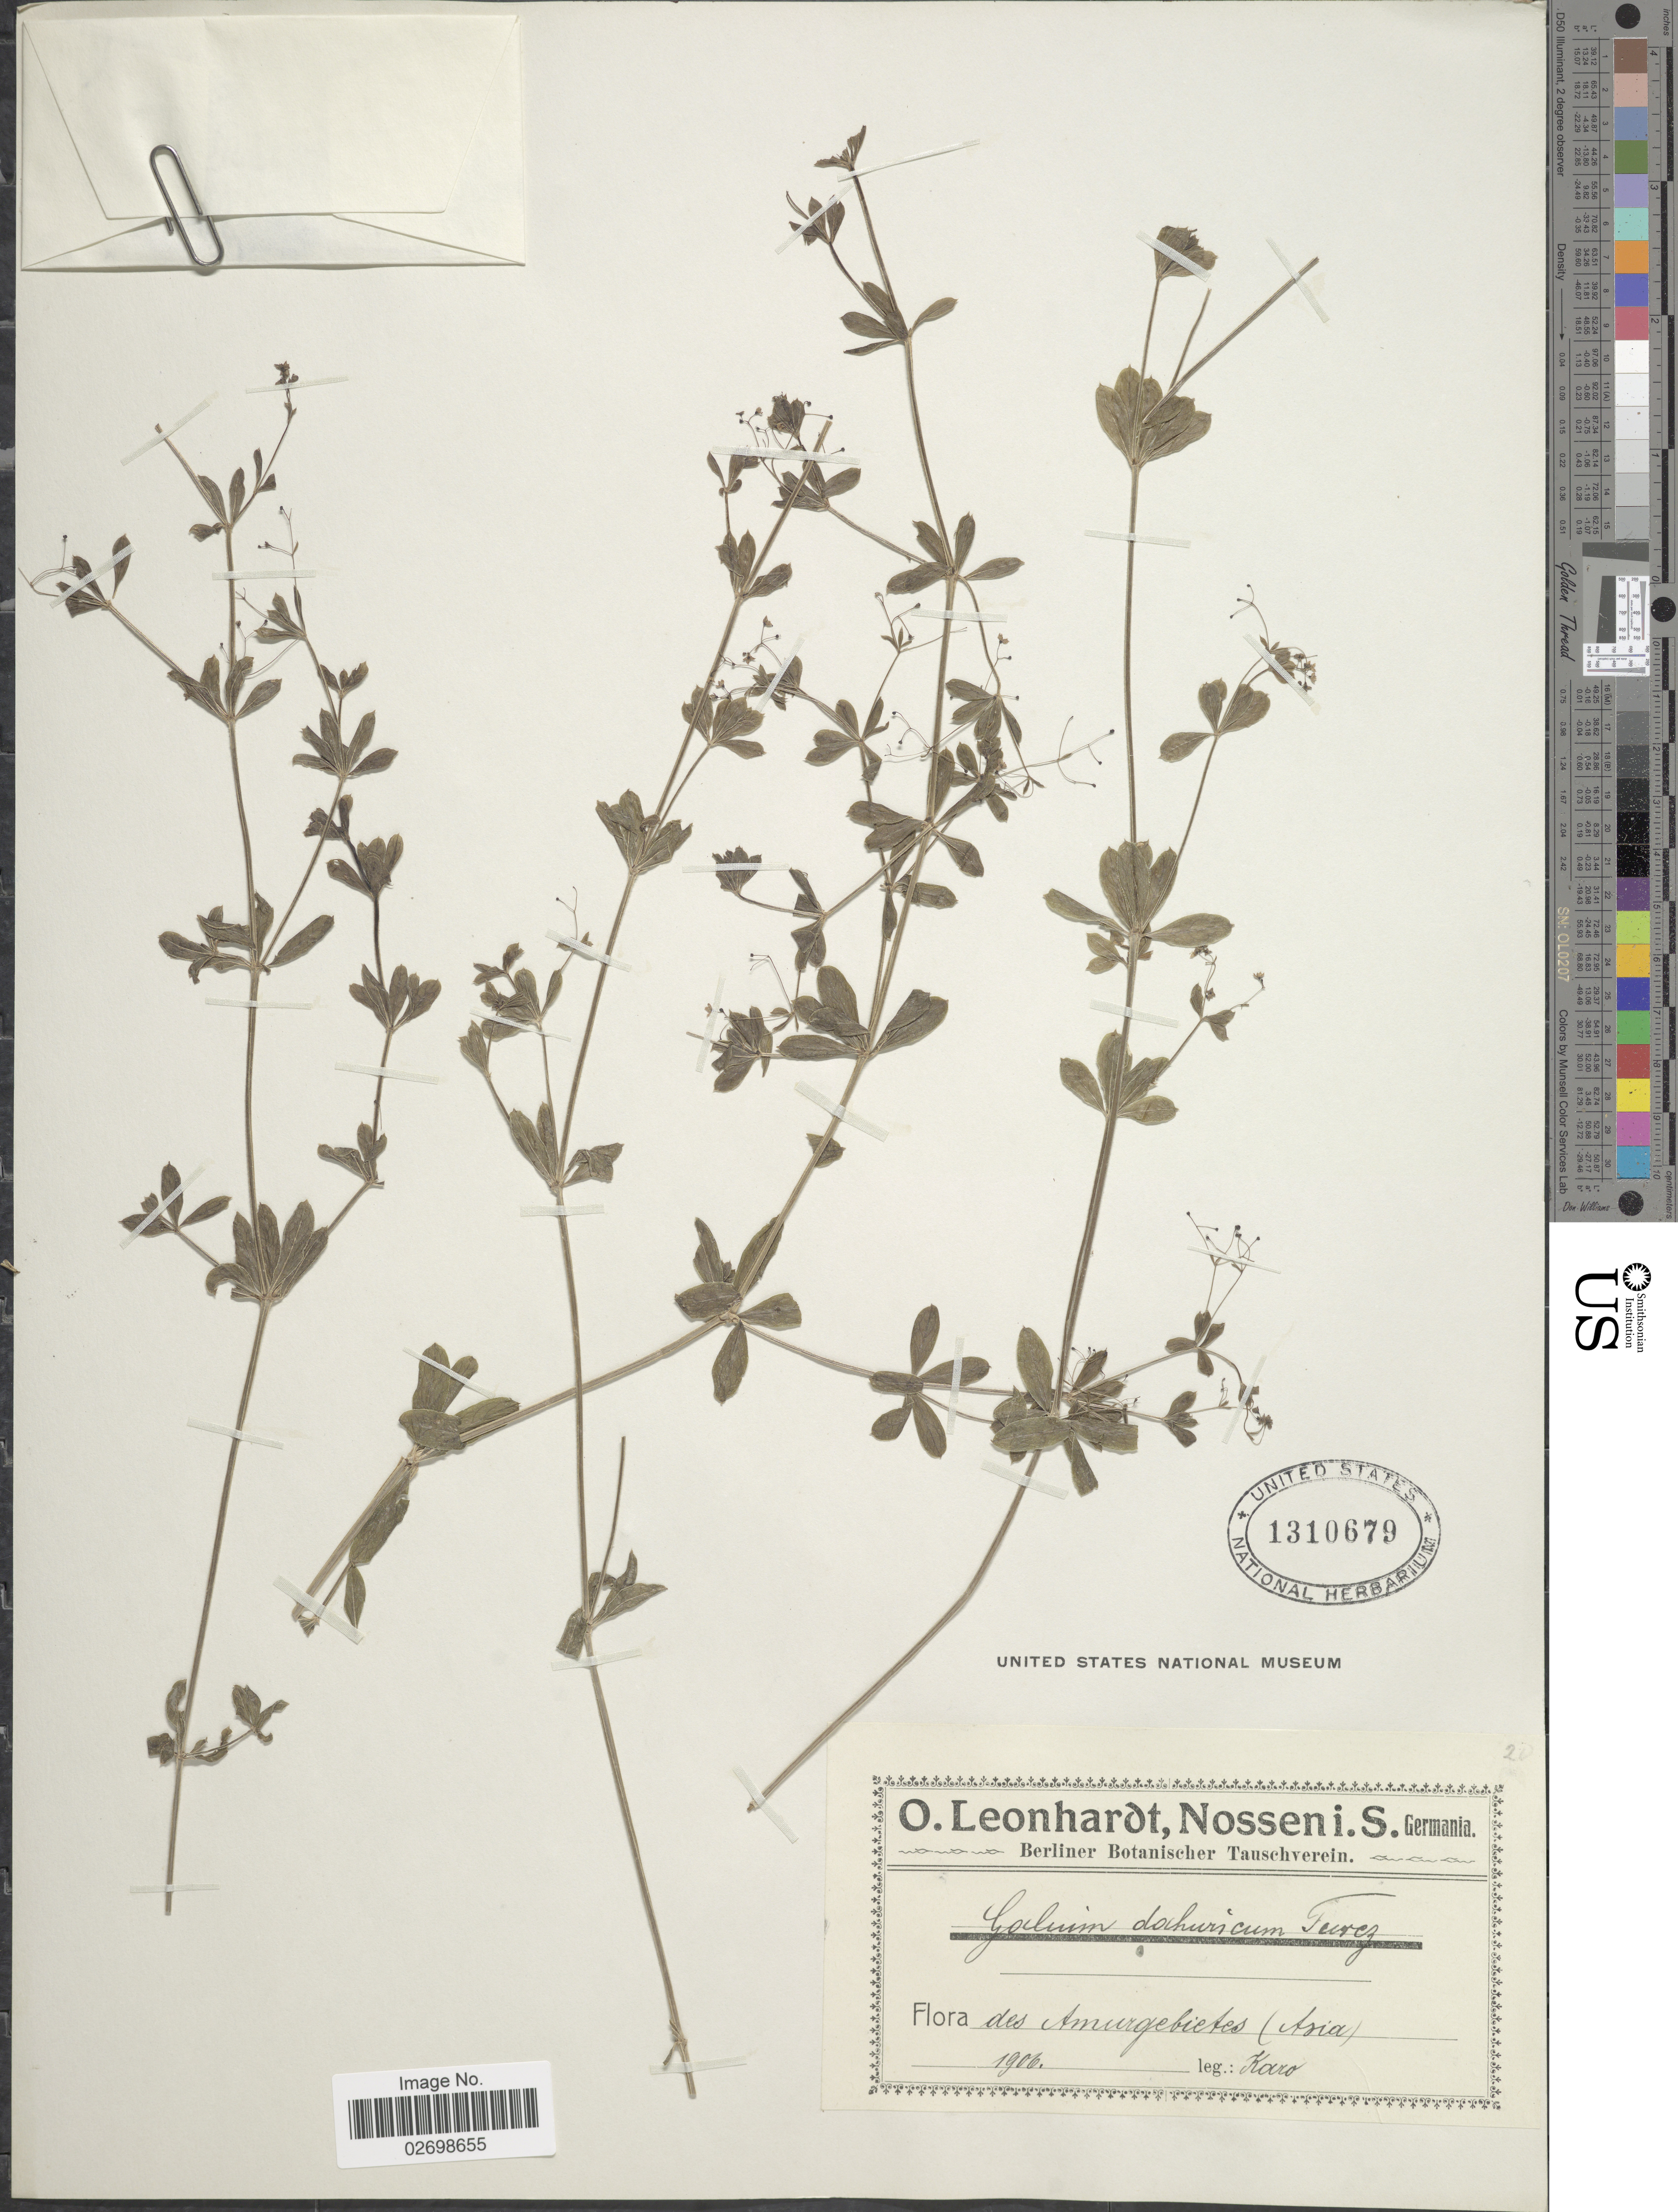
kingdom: Plantae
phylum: Tracheophyta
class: Magnoliopsida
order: Gentianales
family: Rubiaceae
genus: Galium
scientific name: Galium dahuricum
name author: Turcz. ex Ledeb.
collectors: Karo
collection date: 1906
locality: Des Amurgebietes (Asia)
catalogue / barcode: US 1310679